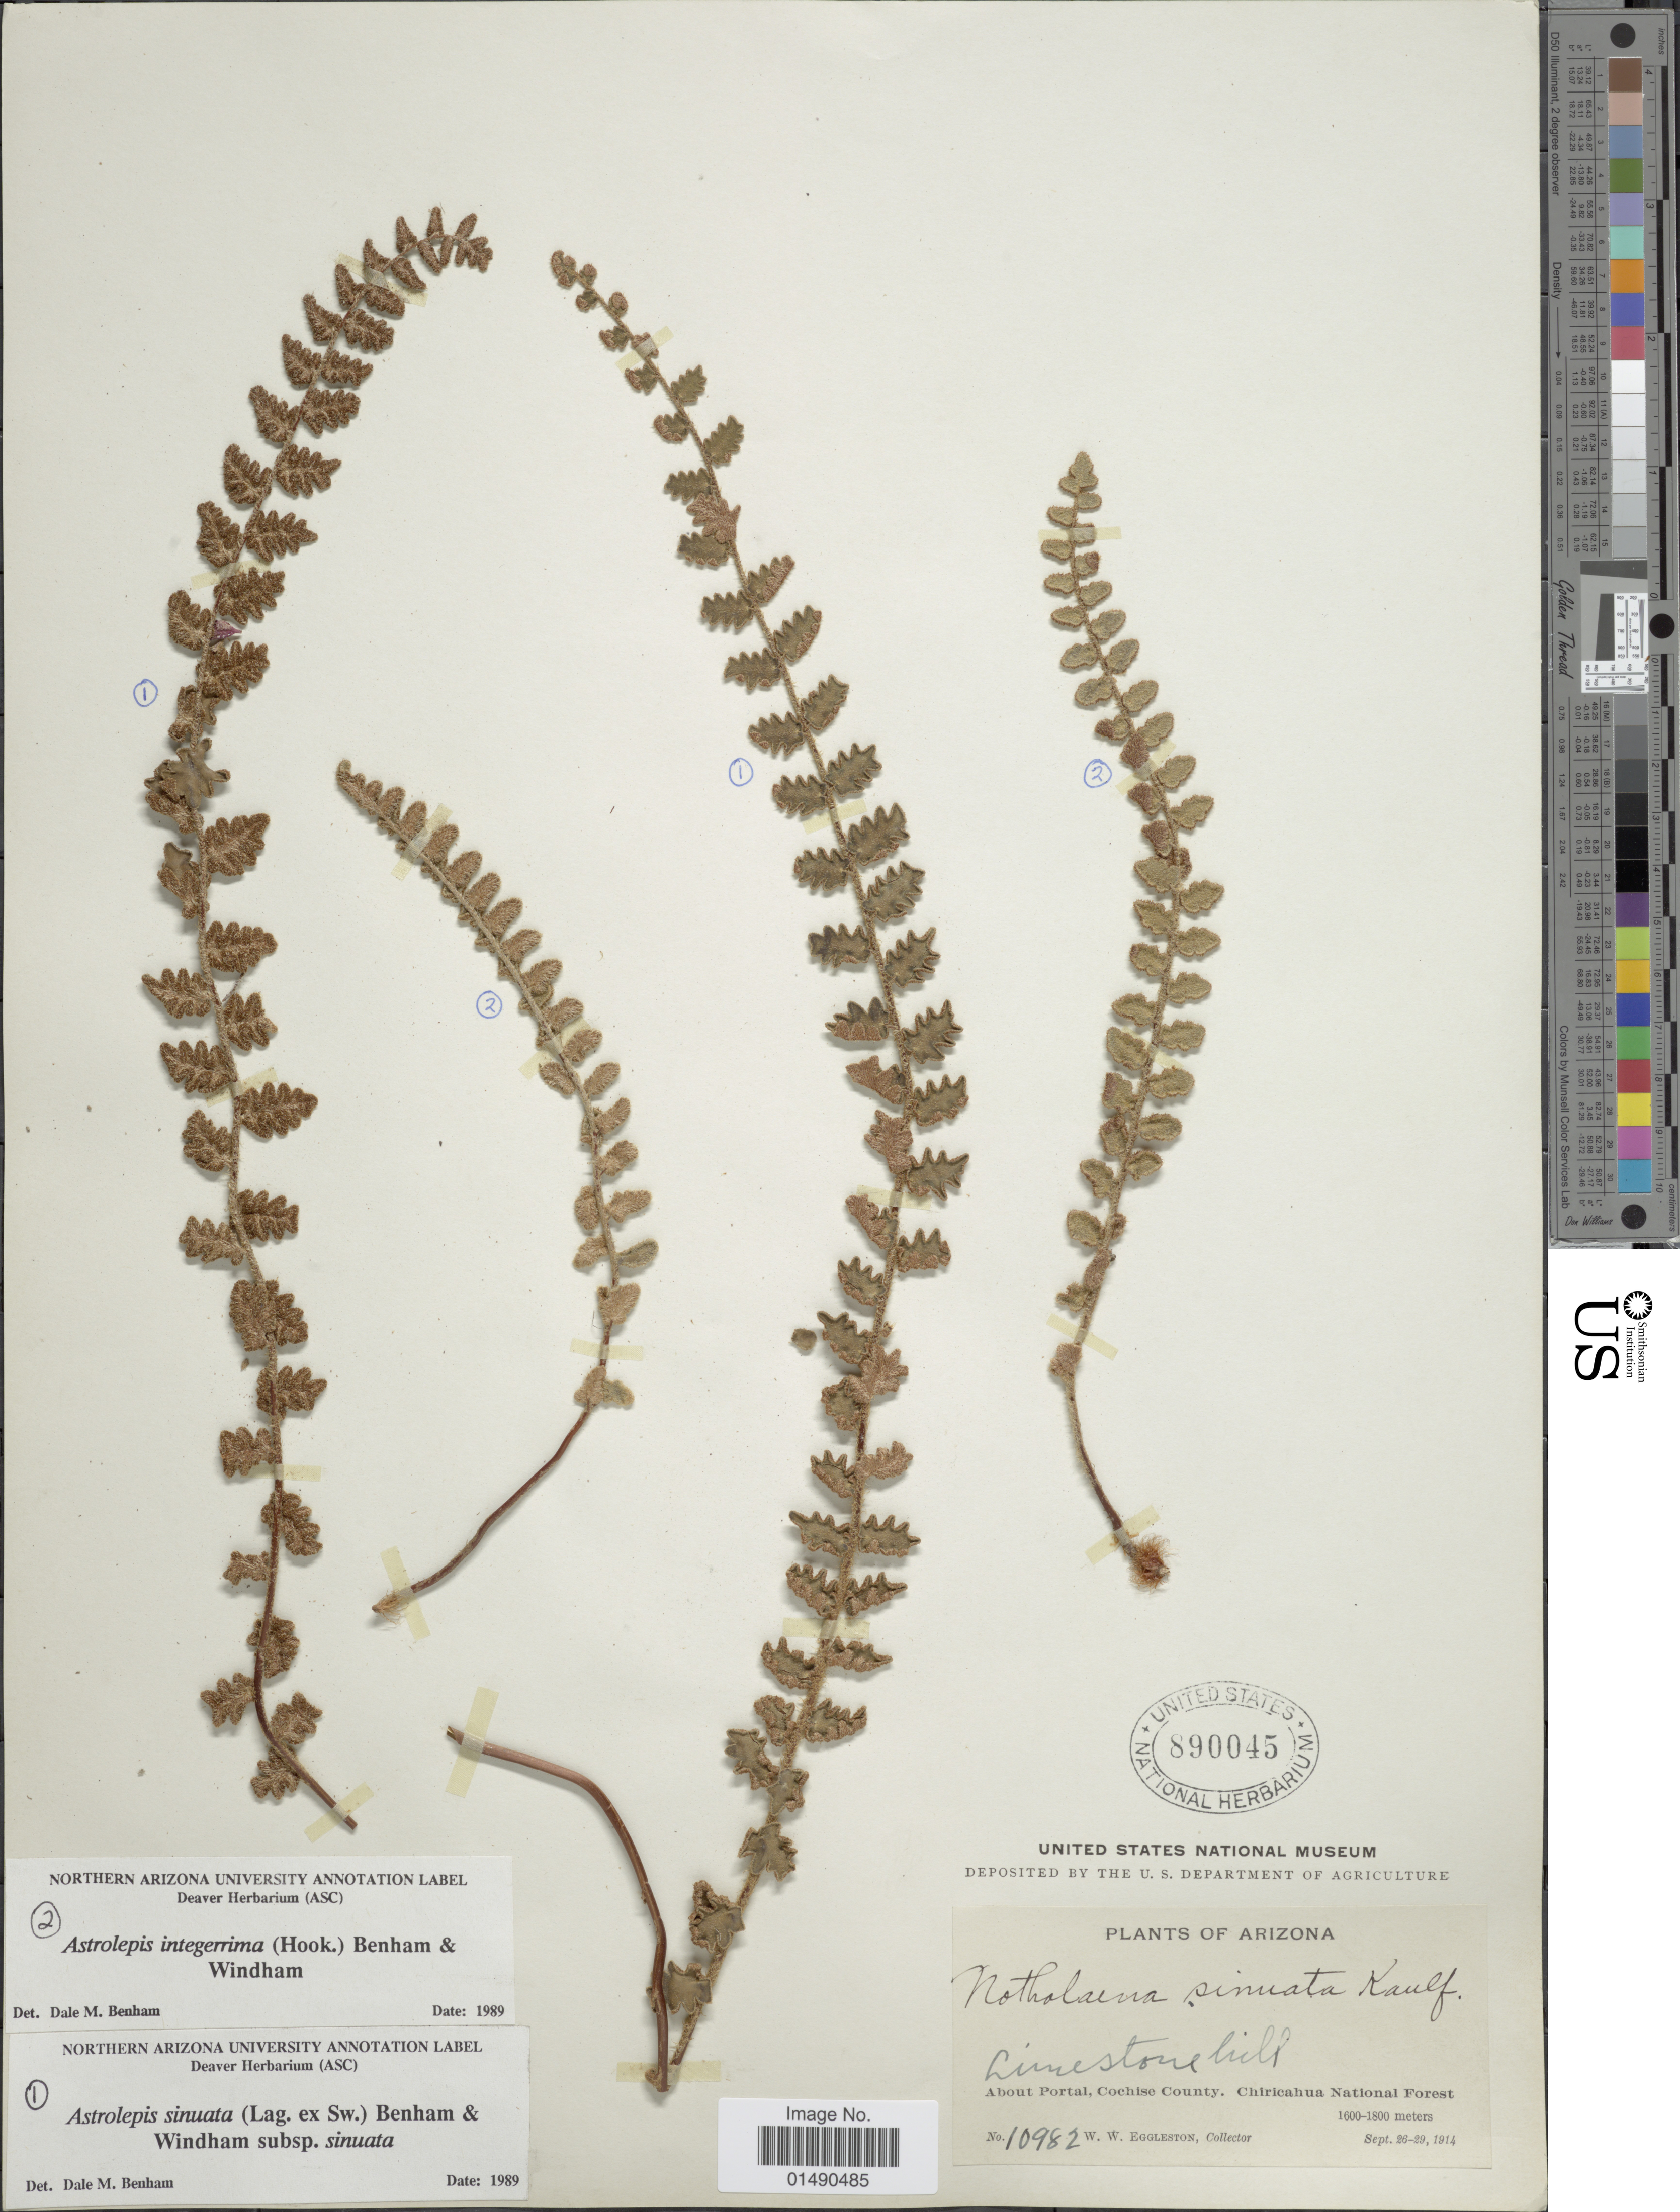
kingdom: Plantae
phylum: Tracheophyta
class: Polypodiopsida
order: Polypodiales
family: Pteridaceae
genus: Astrolepis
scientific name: Astrolepis sinuata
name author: (Lag. ex Sw.) D.M. Benham & Windham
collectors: W. W. Eggleston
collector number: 10982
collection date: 1914-09-26/1914-09-29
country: United States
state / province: Arizona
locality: About Portal, Cochise County, Chiricahua National Forest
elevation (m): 1600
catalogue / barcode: US 890045